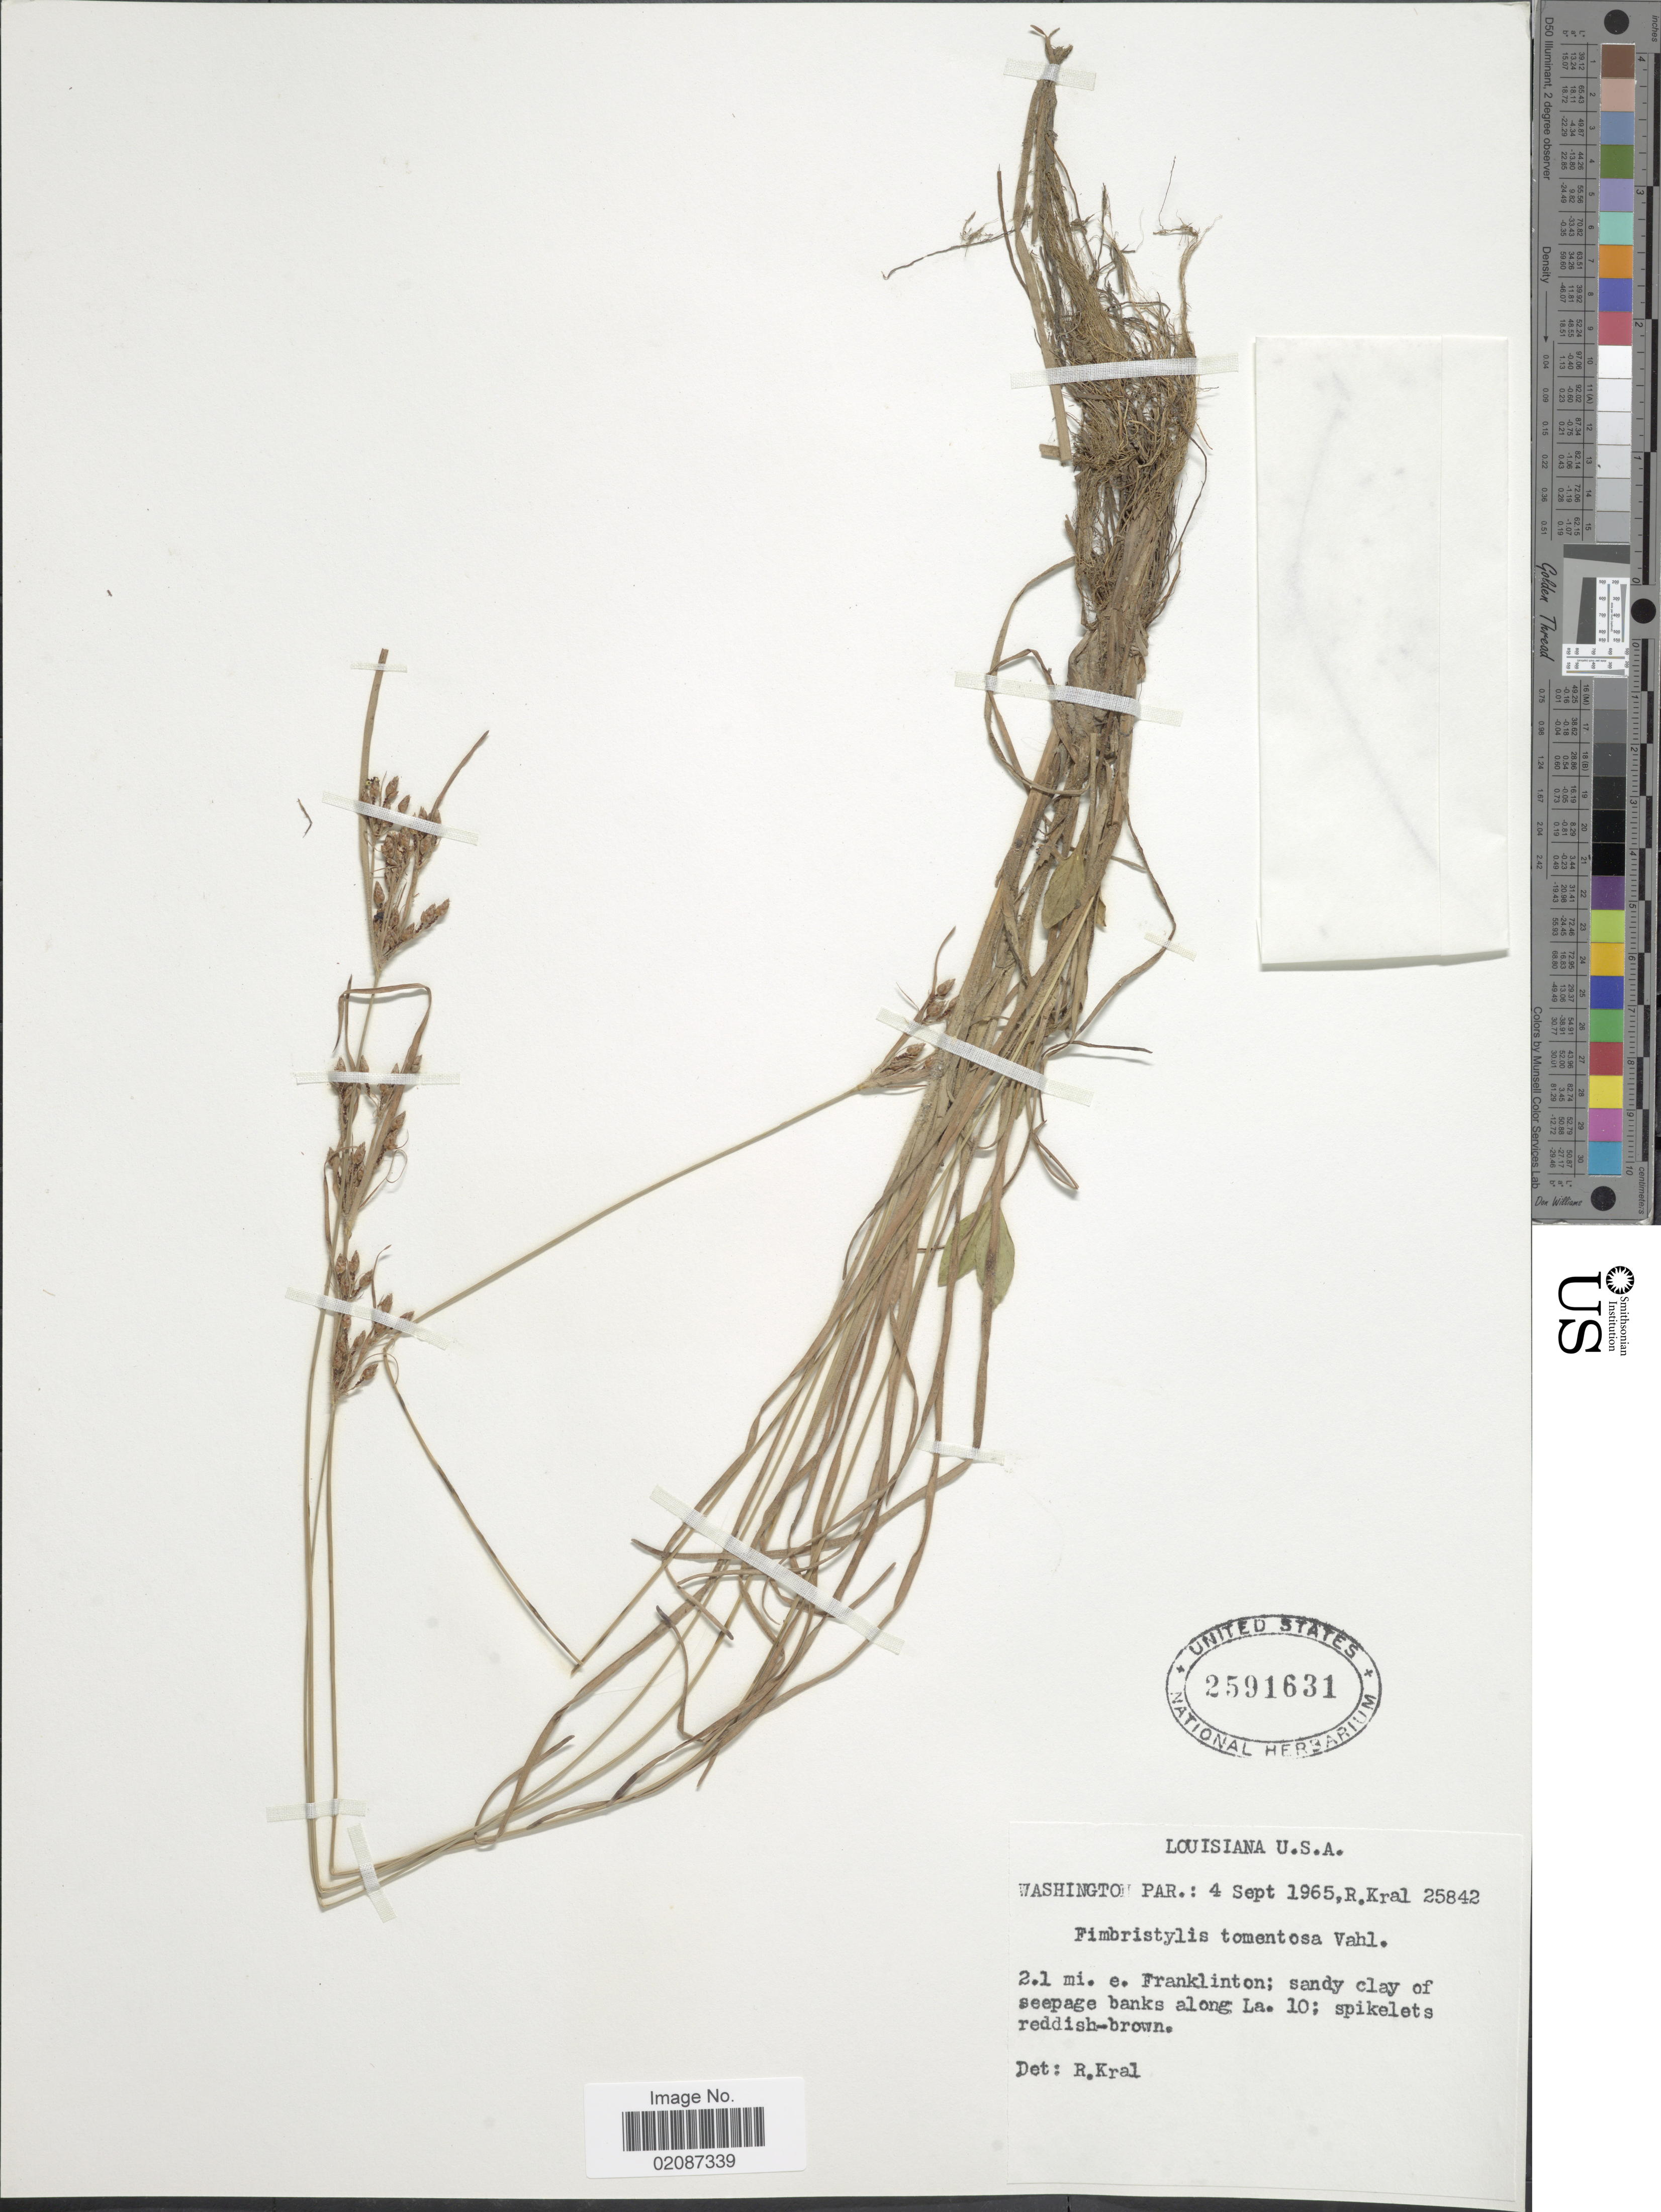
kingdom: Plantae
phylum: Tracheophyta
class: Liliopsida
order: Poales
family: Cyperaceae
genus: Fimbristylis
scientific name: Fimbristylis tomentosa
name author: Vahl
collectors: R. Kral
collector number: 25842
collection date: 1965-09-04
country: United States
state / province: Louisiana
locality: Washington Par.: 2.1. mi. e. Franklinton; sandy clay of seepage banks along La. 10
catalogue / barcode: US 2591631